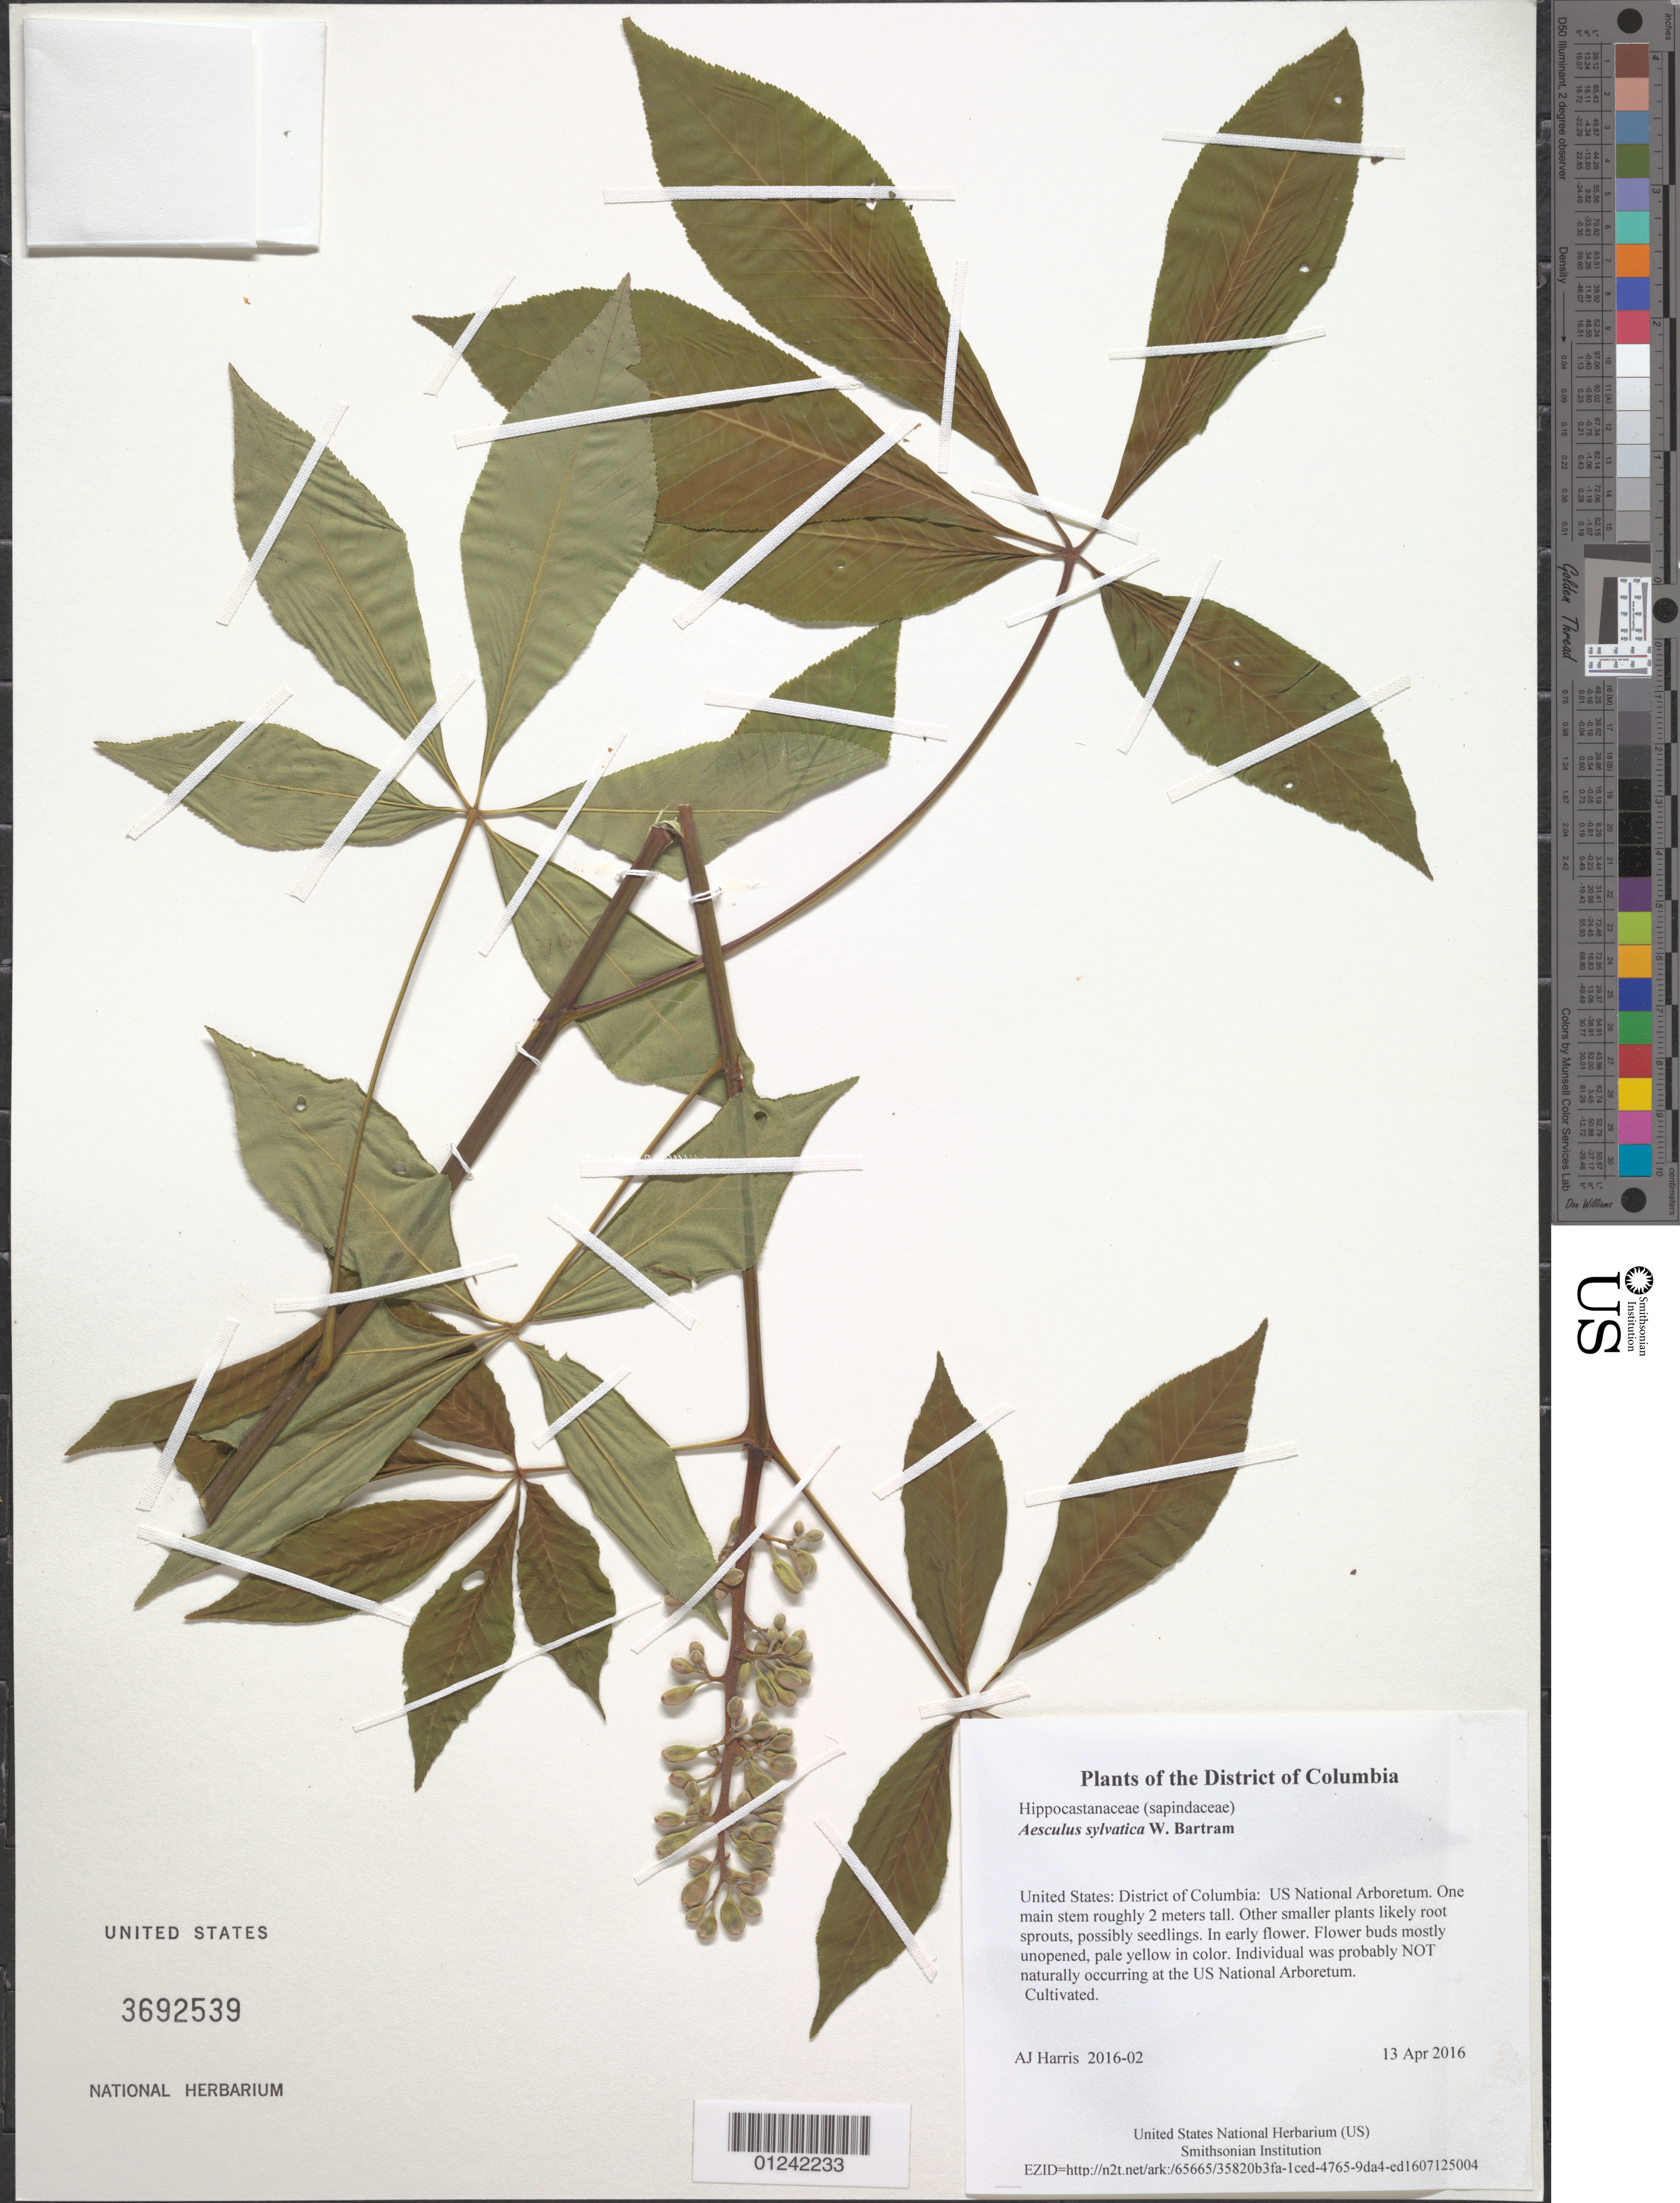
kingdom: Plantae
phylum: Tracheophyta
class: Magnoliopsida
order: Sapindales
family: Sapindaceae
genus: Aesculus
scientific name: Aesculus sylvatica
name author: W. Bartram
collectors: A. J. Harris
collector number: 2016-02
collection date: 2016-04-13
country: United States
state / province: District of Columbia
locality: US National Arboretum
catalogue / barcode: US 3692539